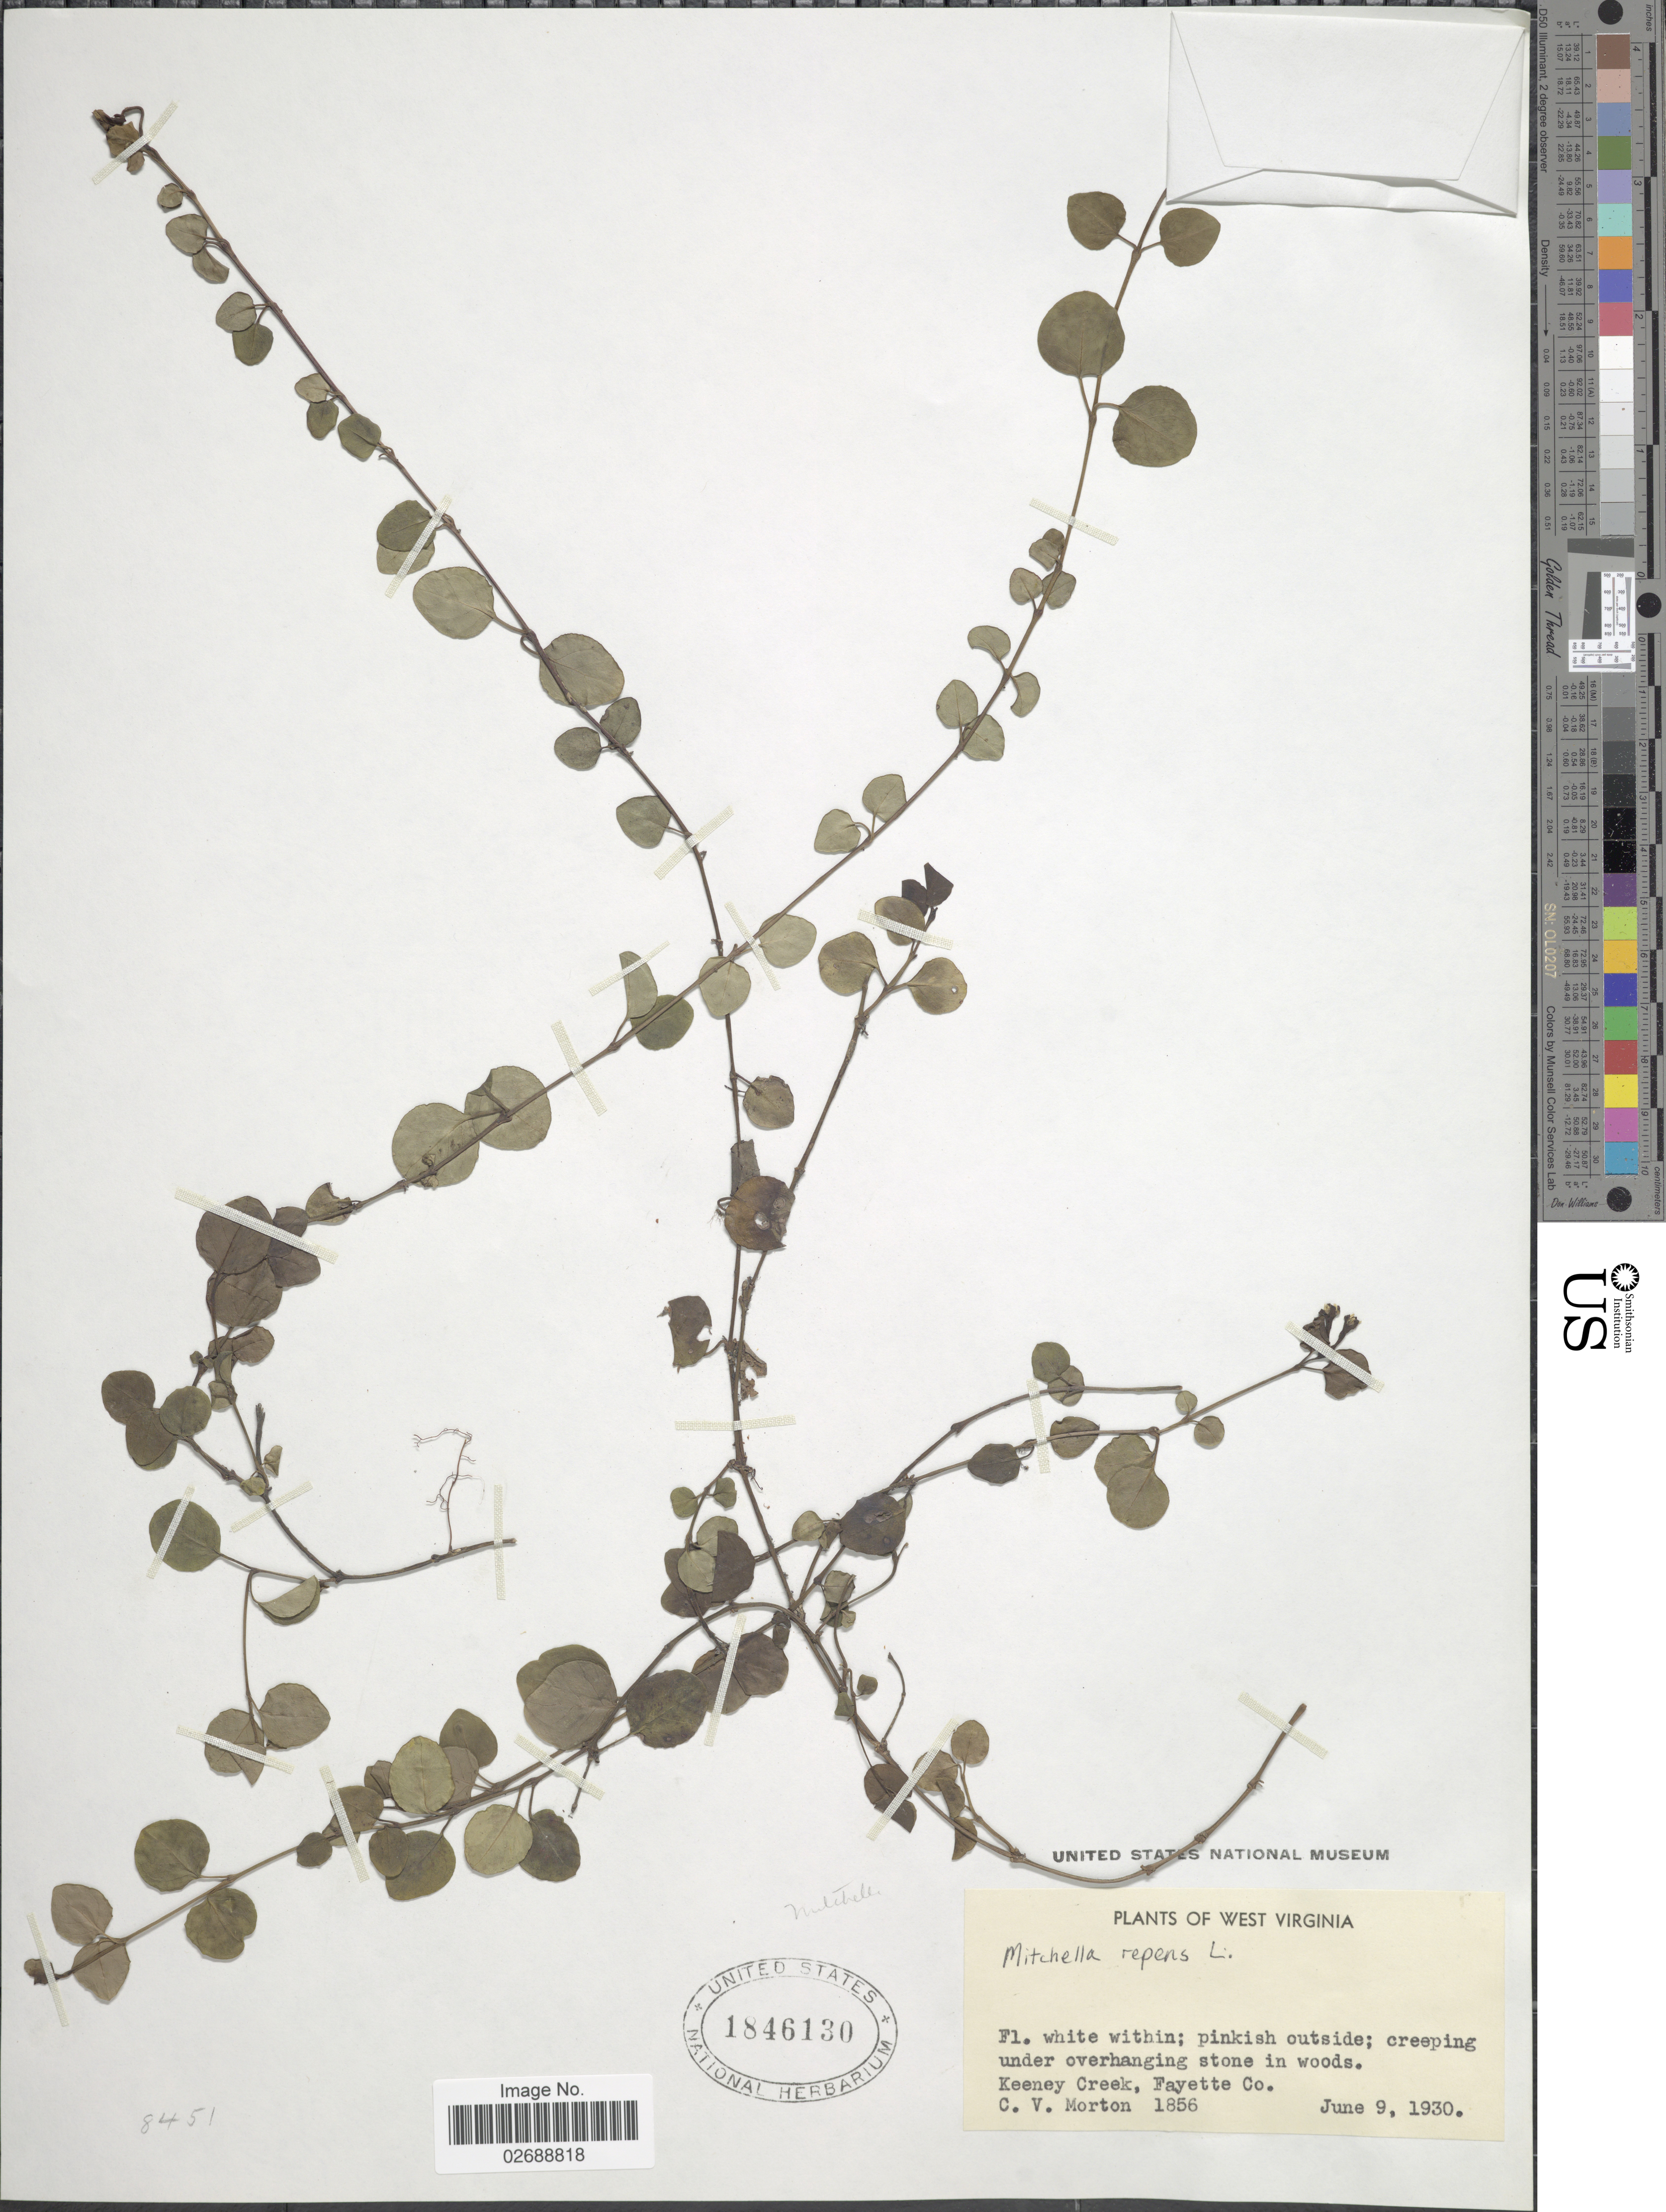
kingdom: Plantae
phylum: Tracheophyta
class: Magnoliopsida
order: Gentianales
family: Rubiaceae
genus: Mitchella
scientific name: Mitchella repens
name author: L.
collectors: C. V. Morton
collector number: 1856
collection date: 1930-06-09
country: United States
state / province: West Virginia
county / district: Fayette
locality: Keeney Creek, Fayette Co.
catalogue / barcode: US 1846130